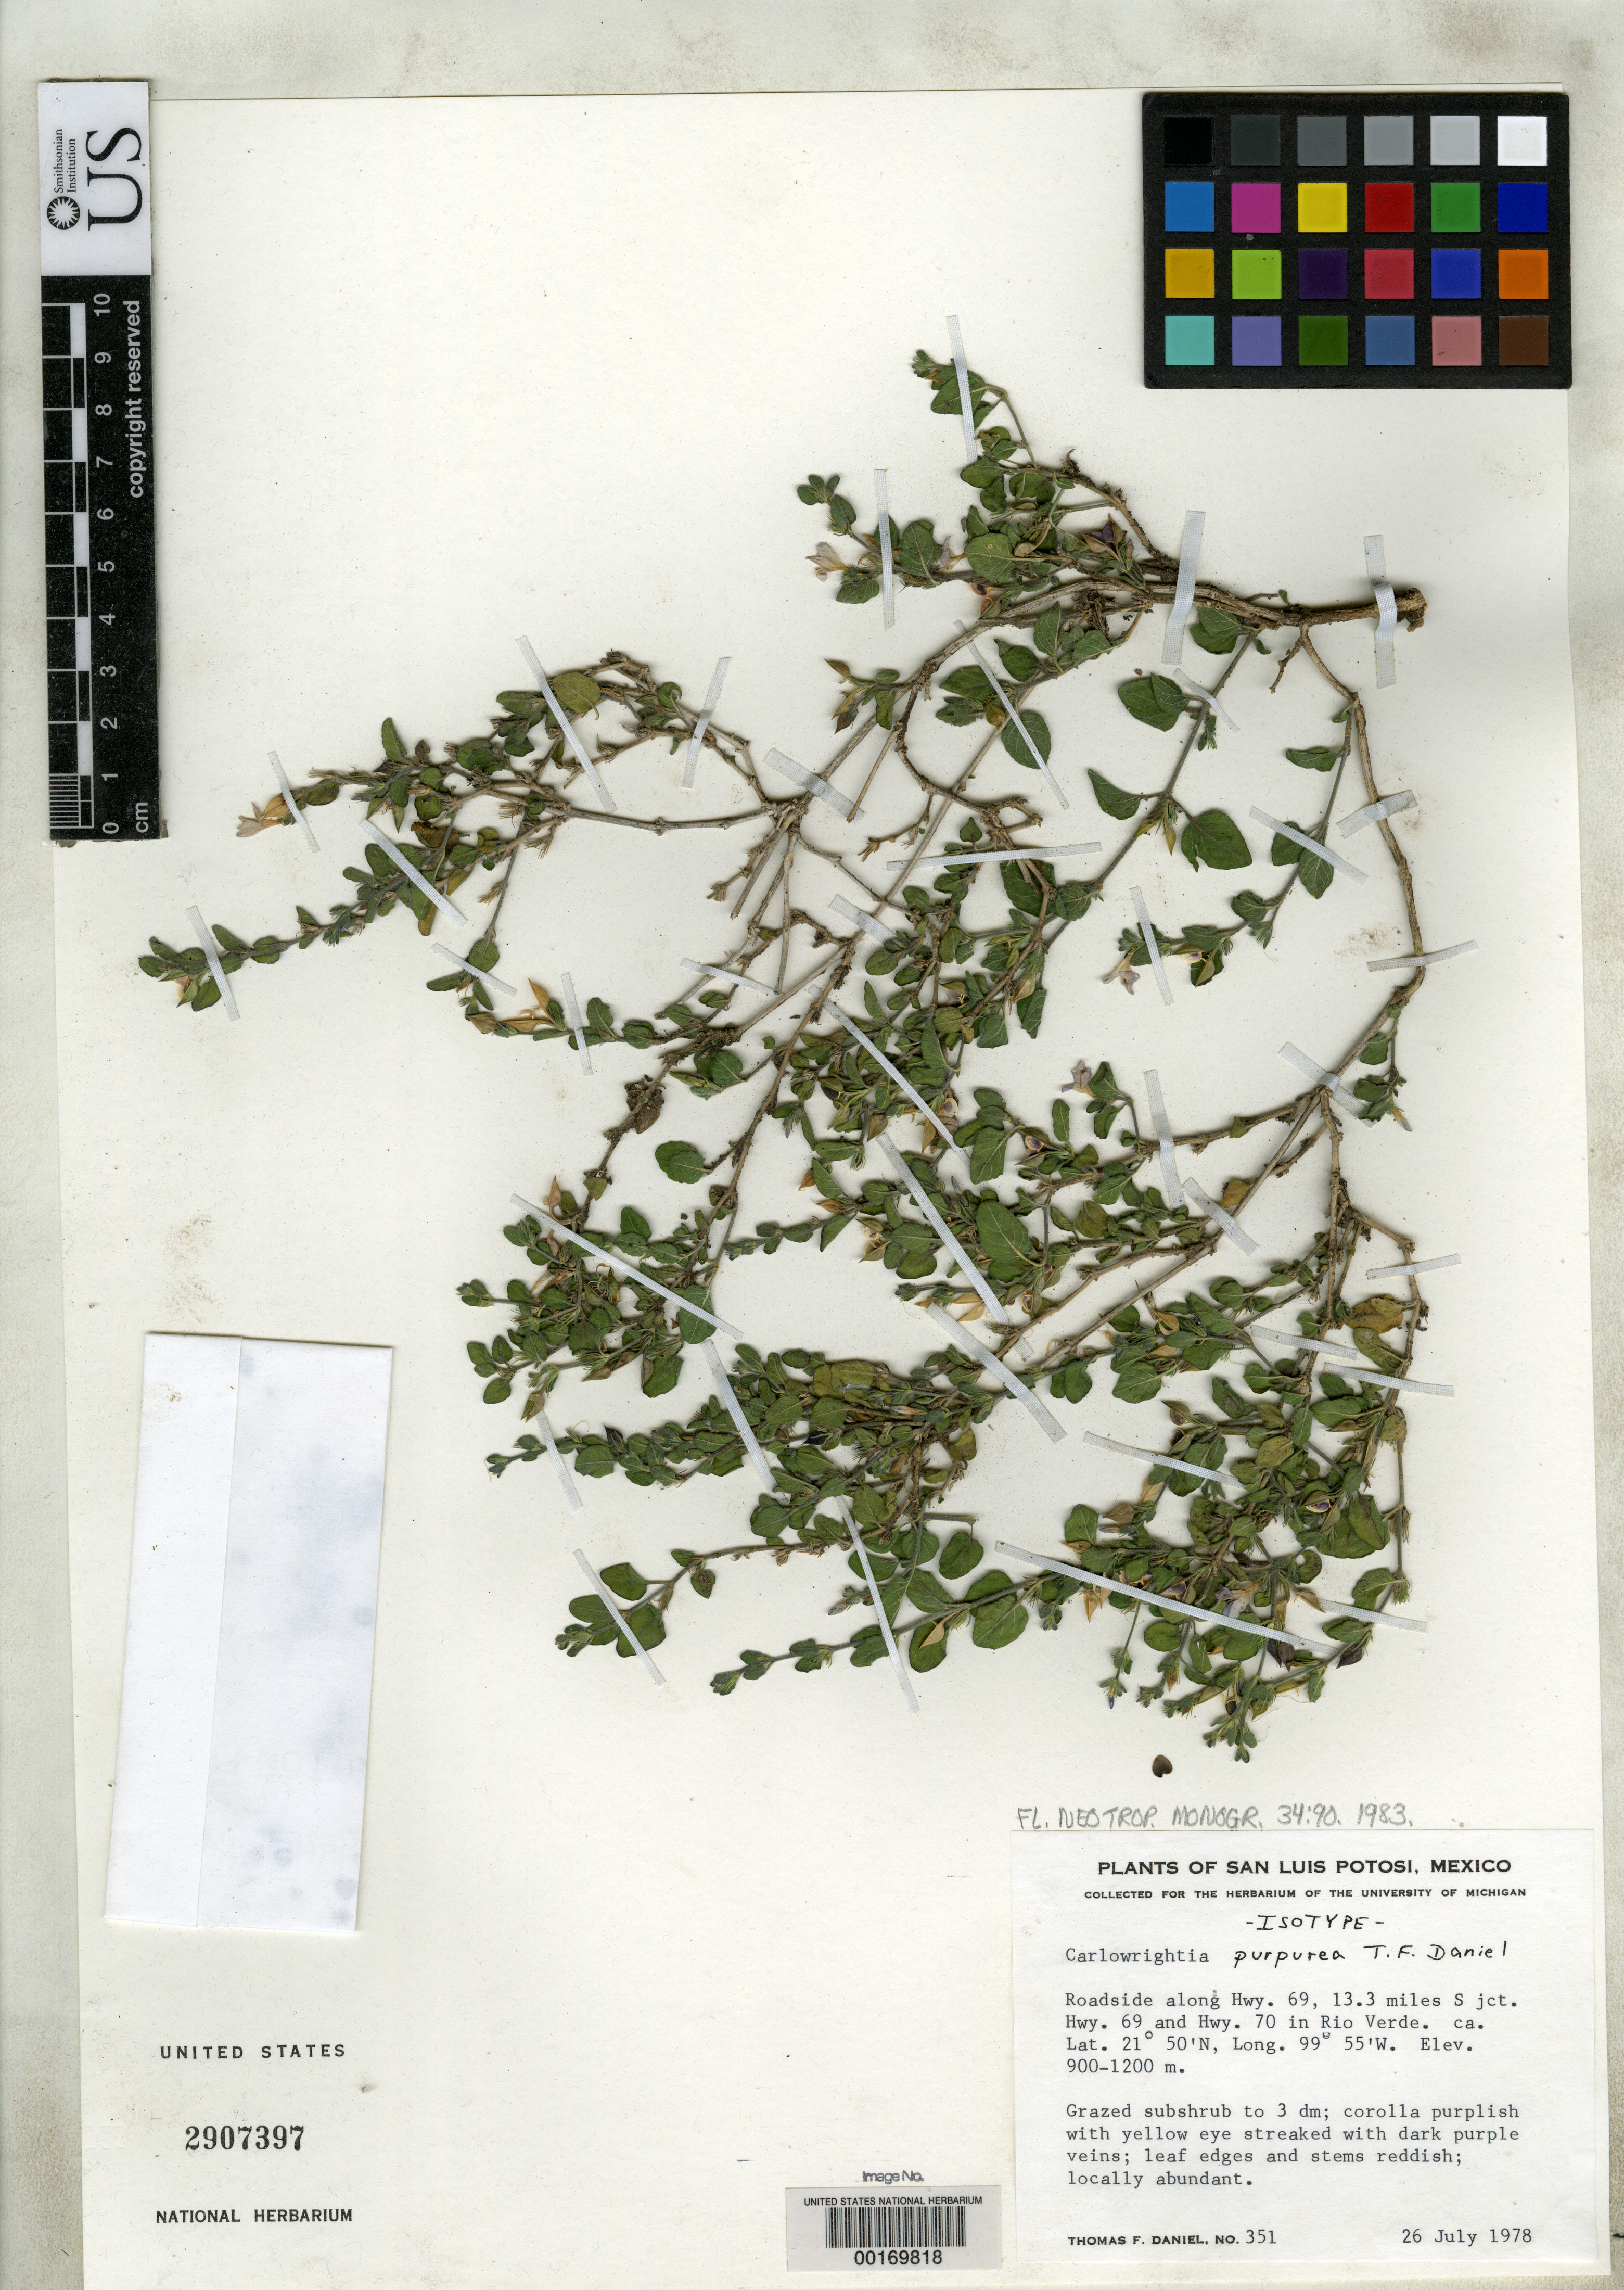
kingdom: Plantae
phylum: Tracheophyta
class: Magnoliopsida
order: Lamiales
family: Acanthaceae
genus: Carlowrightia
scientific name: Carlowrightia purpurea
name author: T.F. Daniel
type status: Isotype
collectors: T. F. Daniel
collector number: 351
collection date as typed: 26 Jul 1978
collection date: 1978-07-26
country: Mexico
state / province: San Luis Potosi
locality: Roadside along highway 69, 13.3 Mis of junction of highway 69 & 70 in Rio Verde.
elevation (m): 900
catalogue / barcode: US 2907397